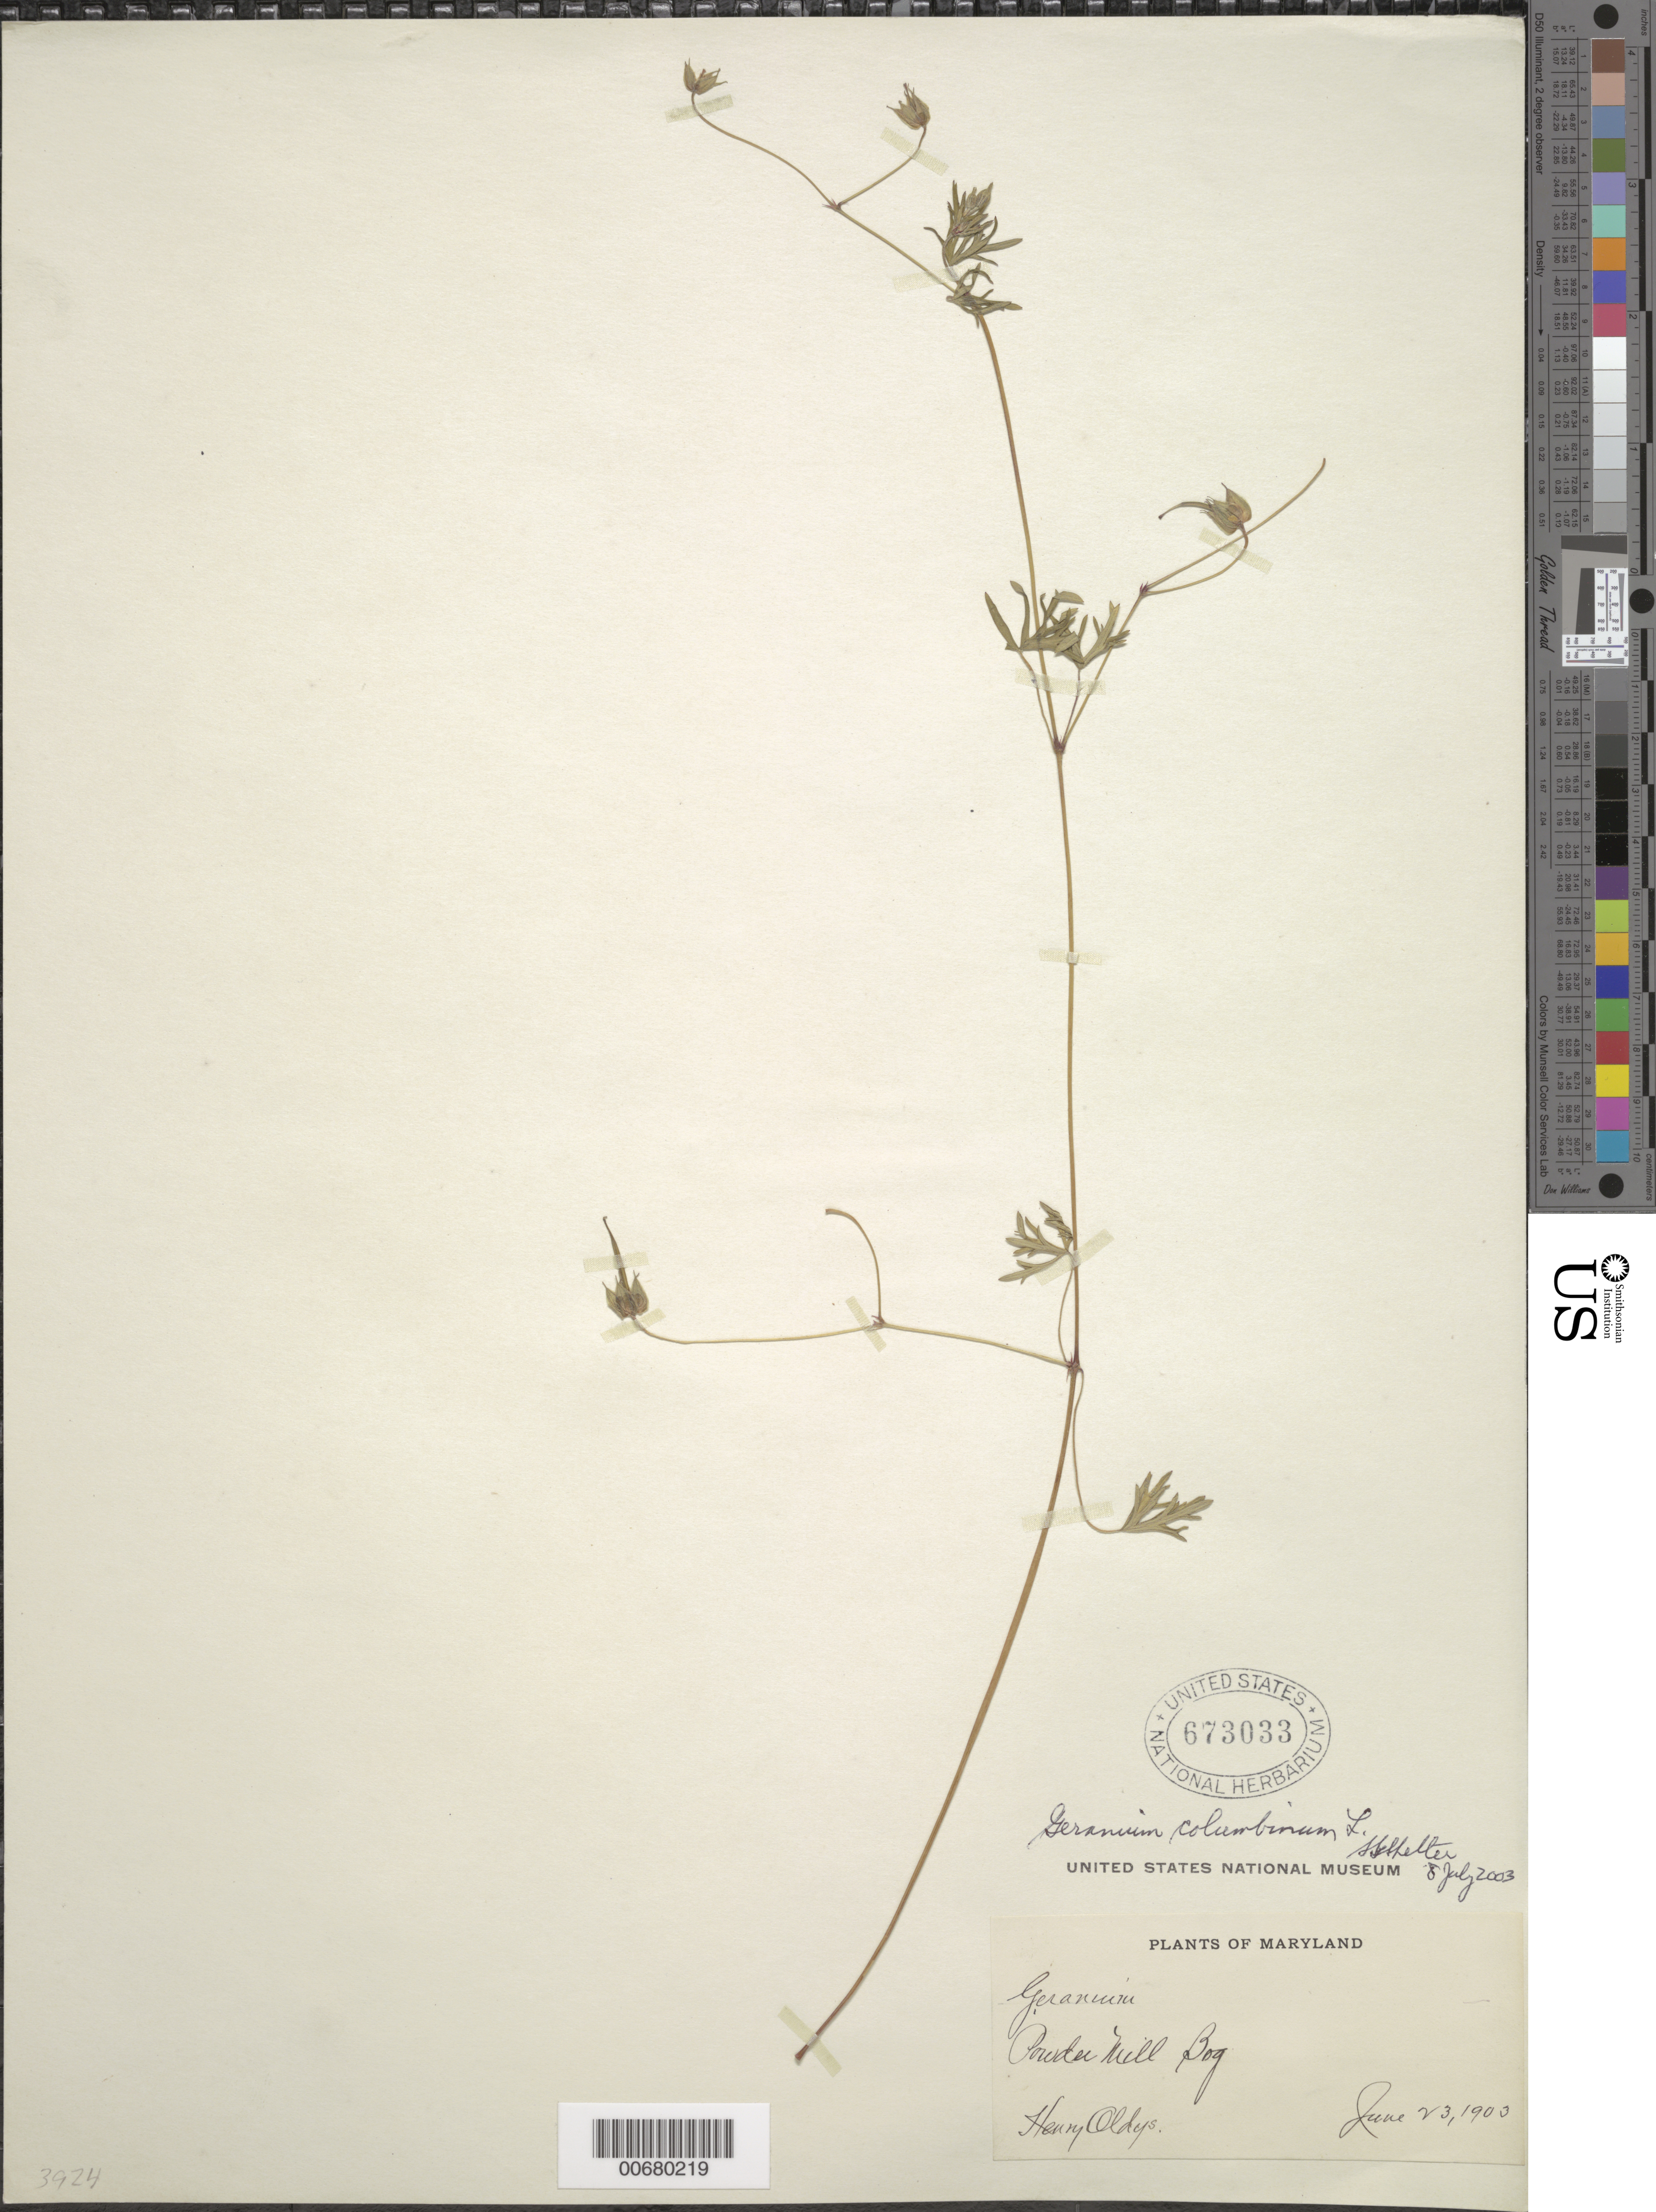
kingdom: Plantae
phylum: Tracheophyta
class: Magnoliopsida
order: Geraniales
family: Geraniaceae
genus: Geranium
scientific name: Geranium carolinianum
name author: L.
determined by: Shetler, Stanwyn G., (US), NMNH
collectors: H. Oldys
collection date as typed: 23 Jun 1903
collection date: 1903-06-23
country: United States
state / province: Maryland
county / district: Prince George's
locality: Powder Mill Bog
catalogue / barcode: US 673033